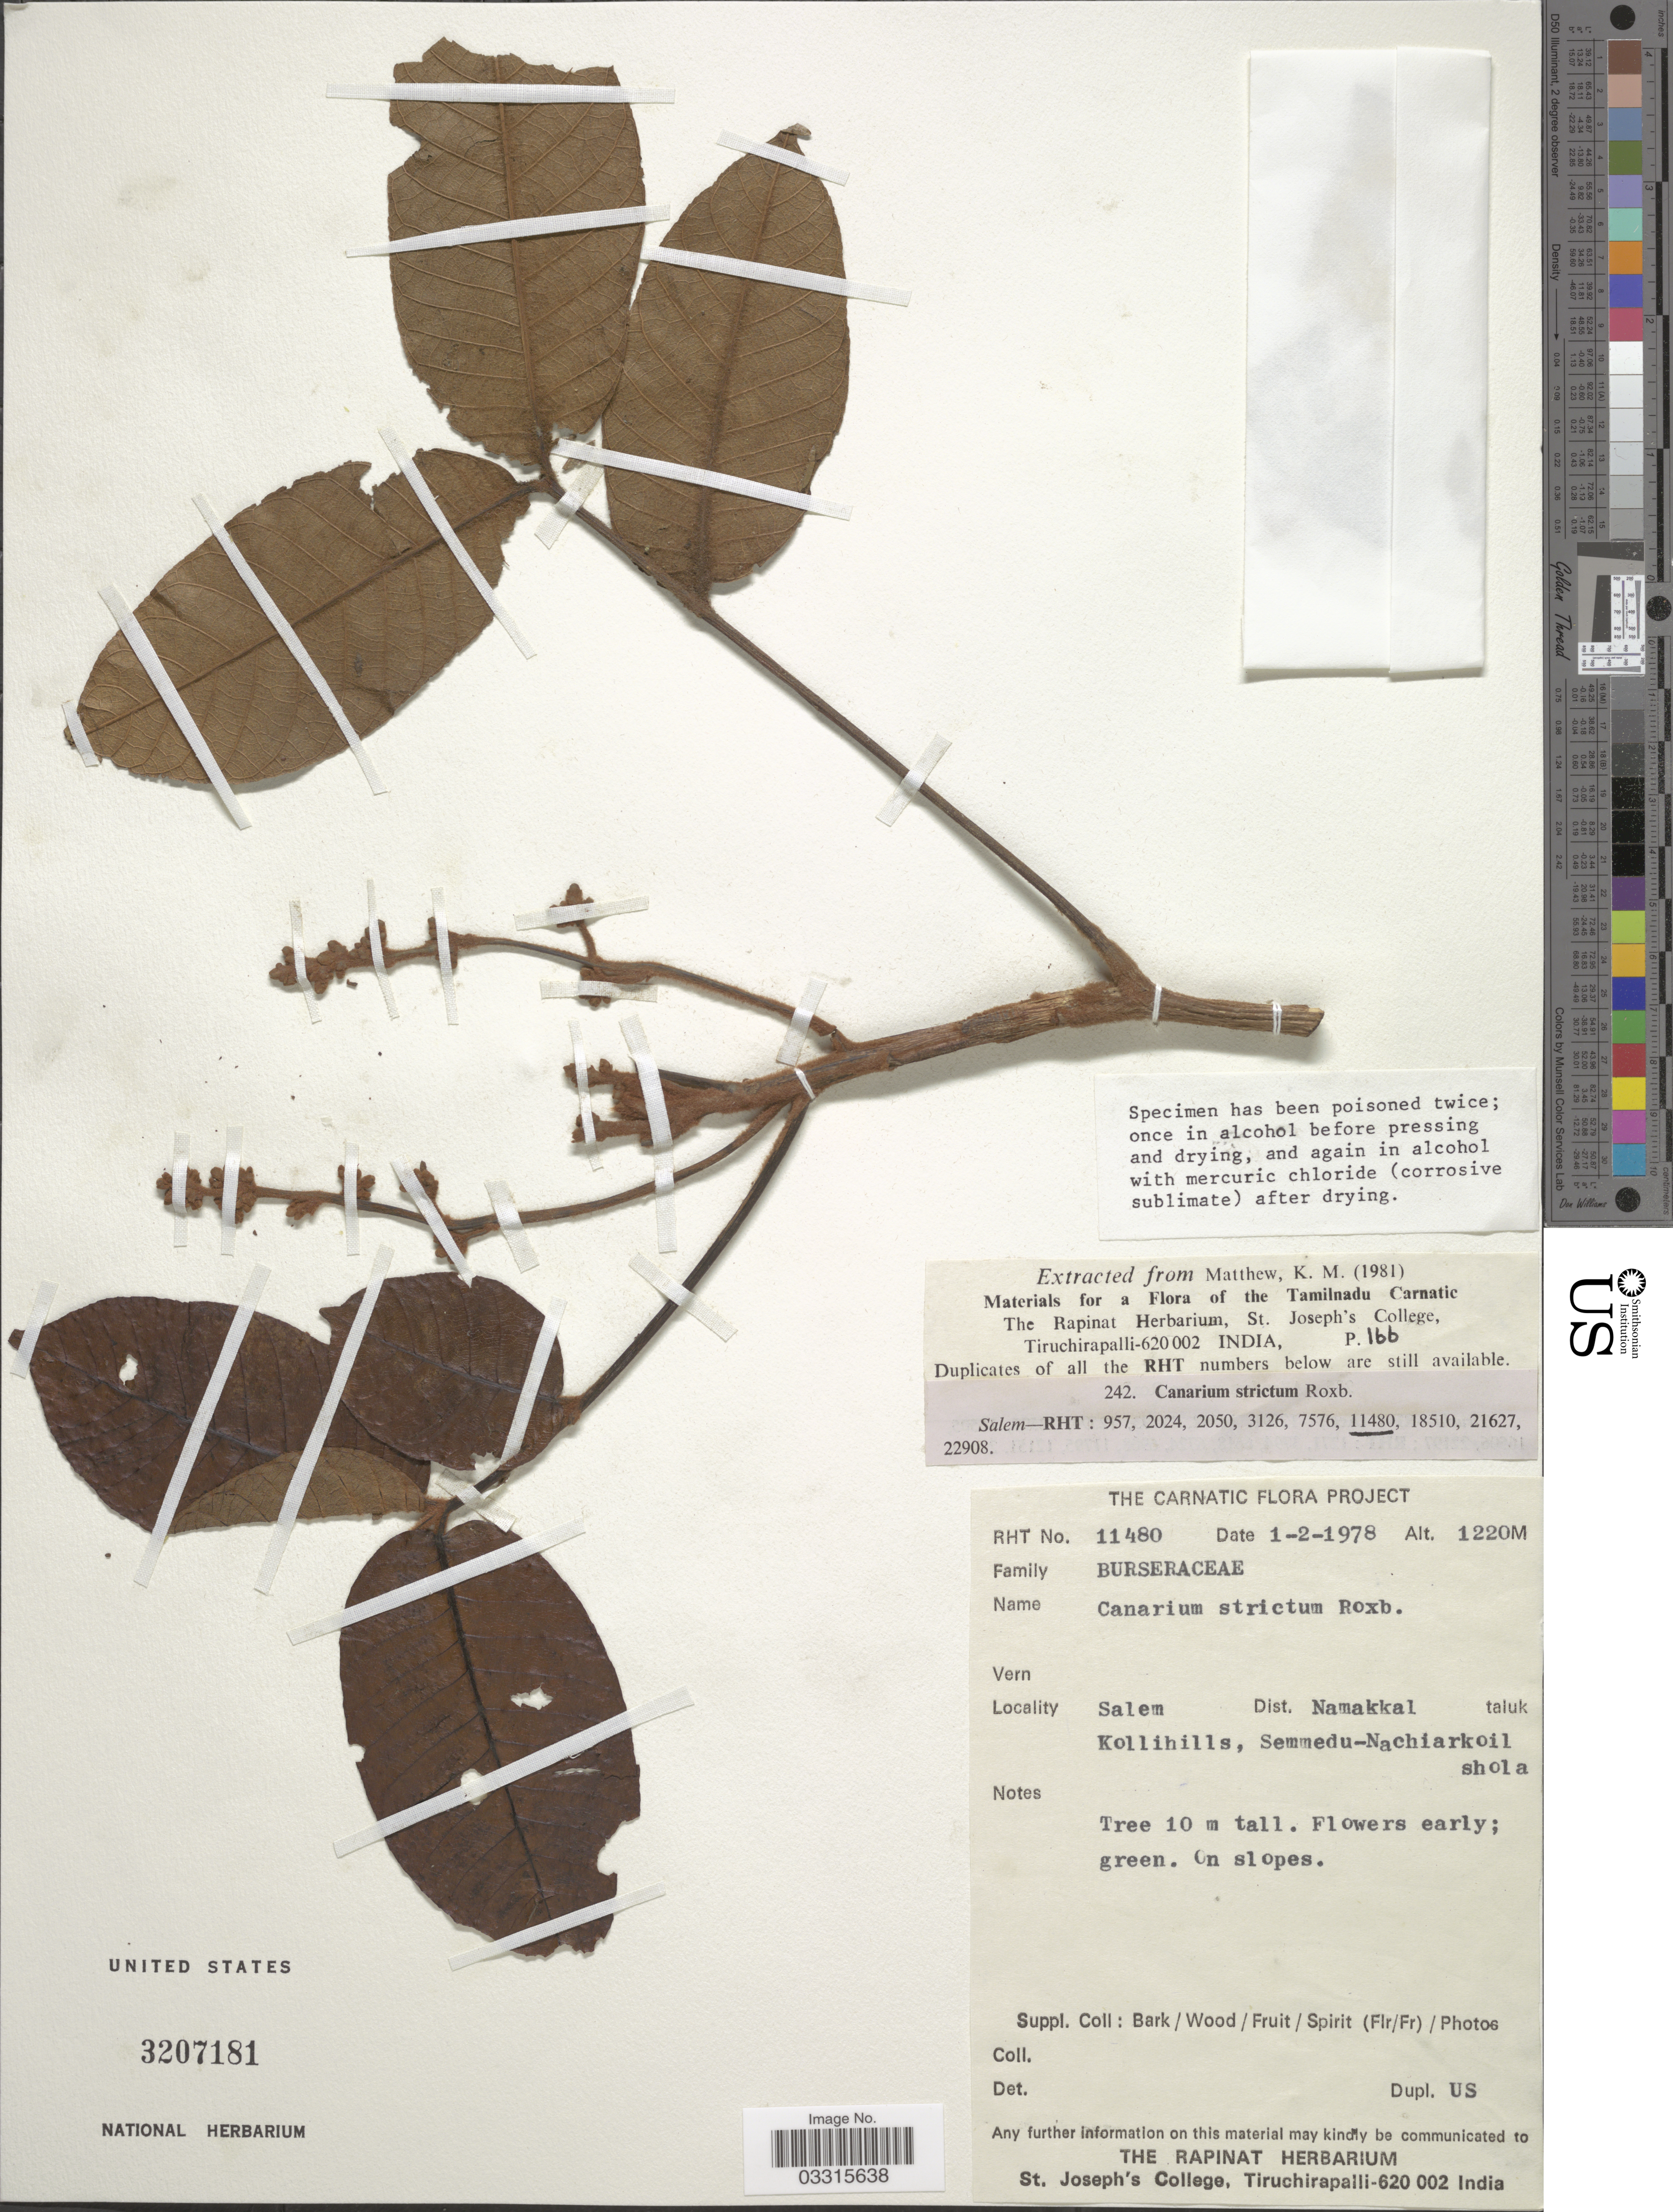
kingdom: Plantae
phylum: Tracheophyta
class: Magnoliopsida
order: Sapindales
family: Burseraceae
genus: Canarium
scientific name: Canarium strictum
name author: Roxb.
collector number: RHT 11480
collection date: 1978-02-01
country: India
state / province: Tamil Nadu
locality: Salem. Dist. Namakkal. Kollihills, Semmedu-Nachiarkoil shola.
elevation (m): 1220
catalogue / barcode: US 3207181